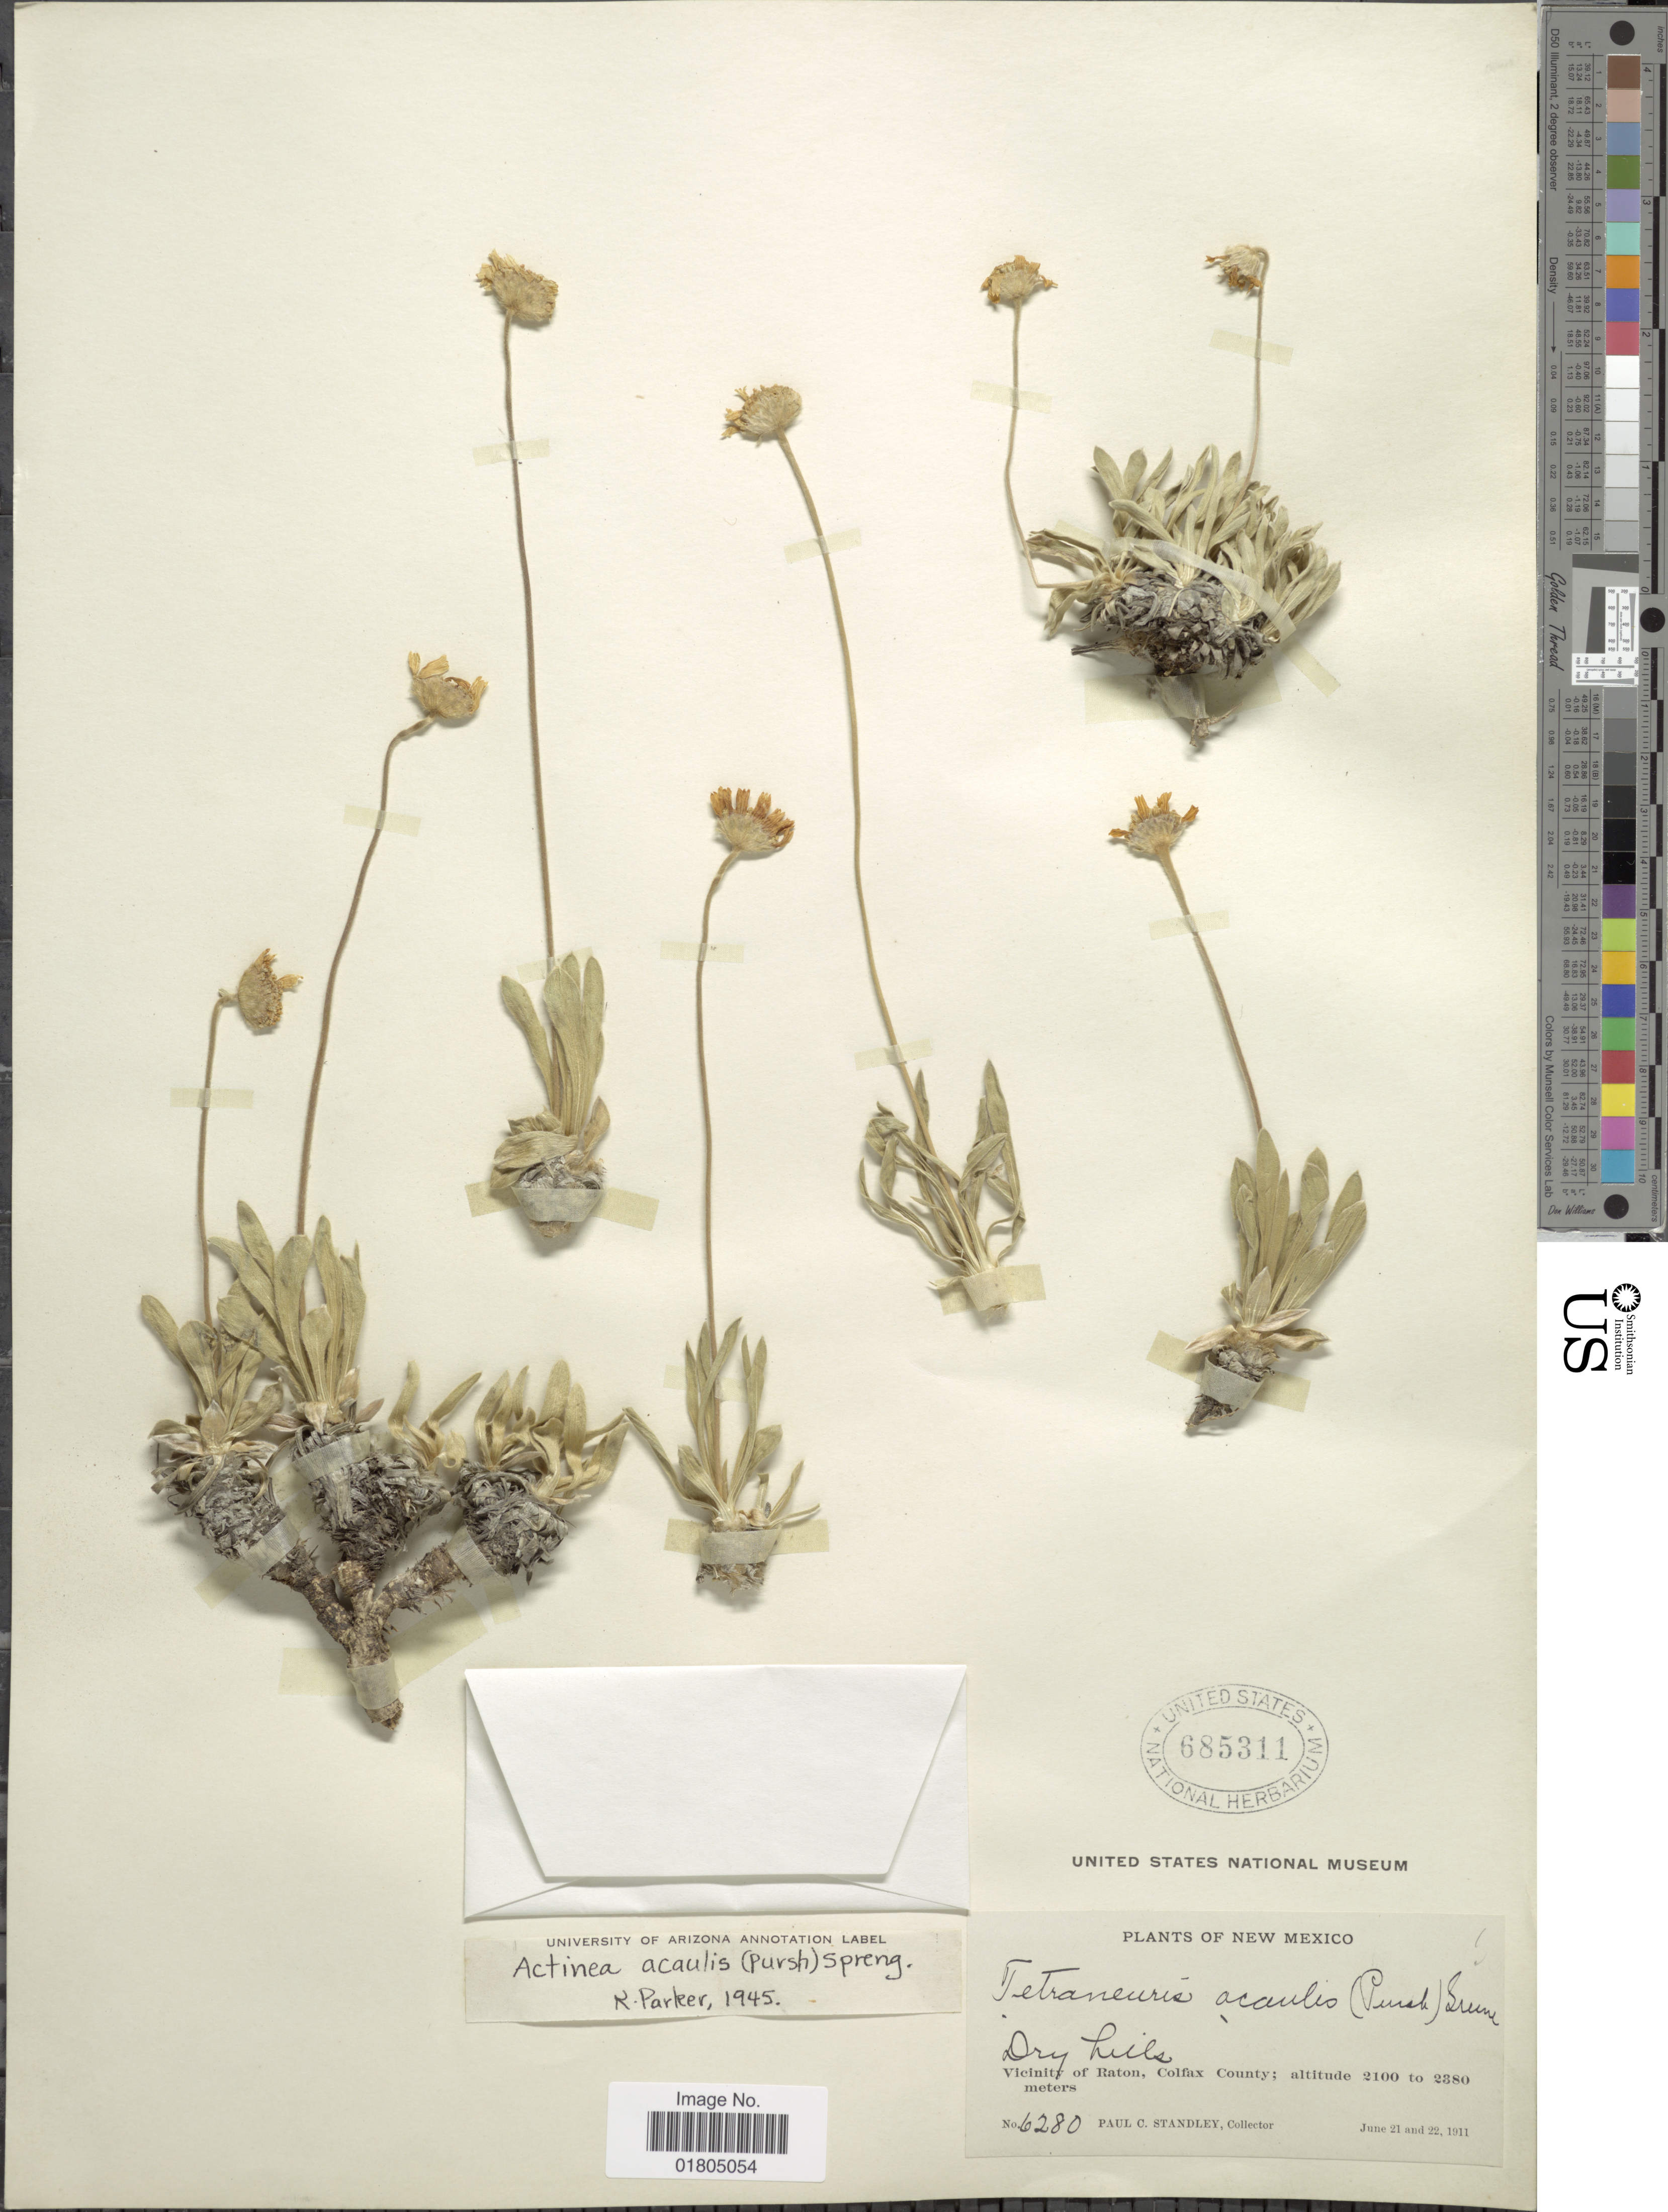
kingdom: Plantae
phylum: Tracheophyta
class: Magnoliopsida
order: Asterales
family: Asteraceae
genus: Actinea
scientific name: Actinea acaulis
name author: (Pursh) Spreng.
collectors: P. C. Standley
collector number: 6280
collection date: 1911-06-21/1911-06-22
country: United States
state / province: New Mexico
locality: Vicinity of Raton, Colfax County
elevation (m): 2100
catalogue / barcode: US 685311